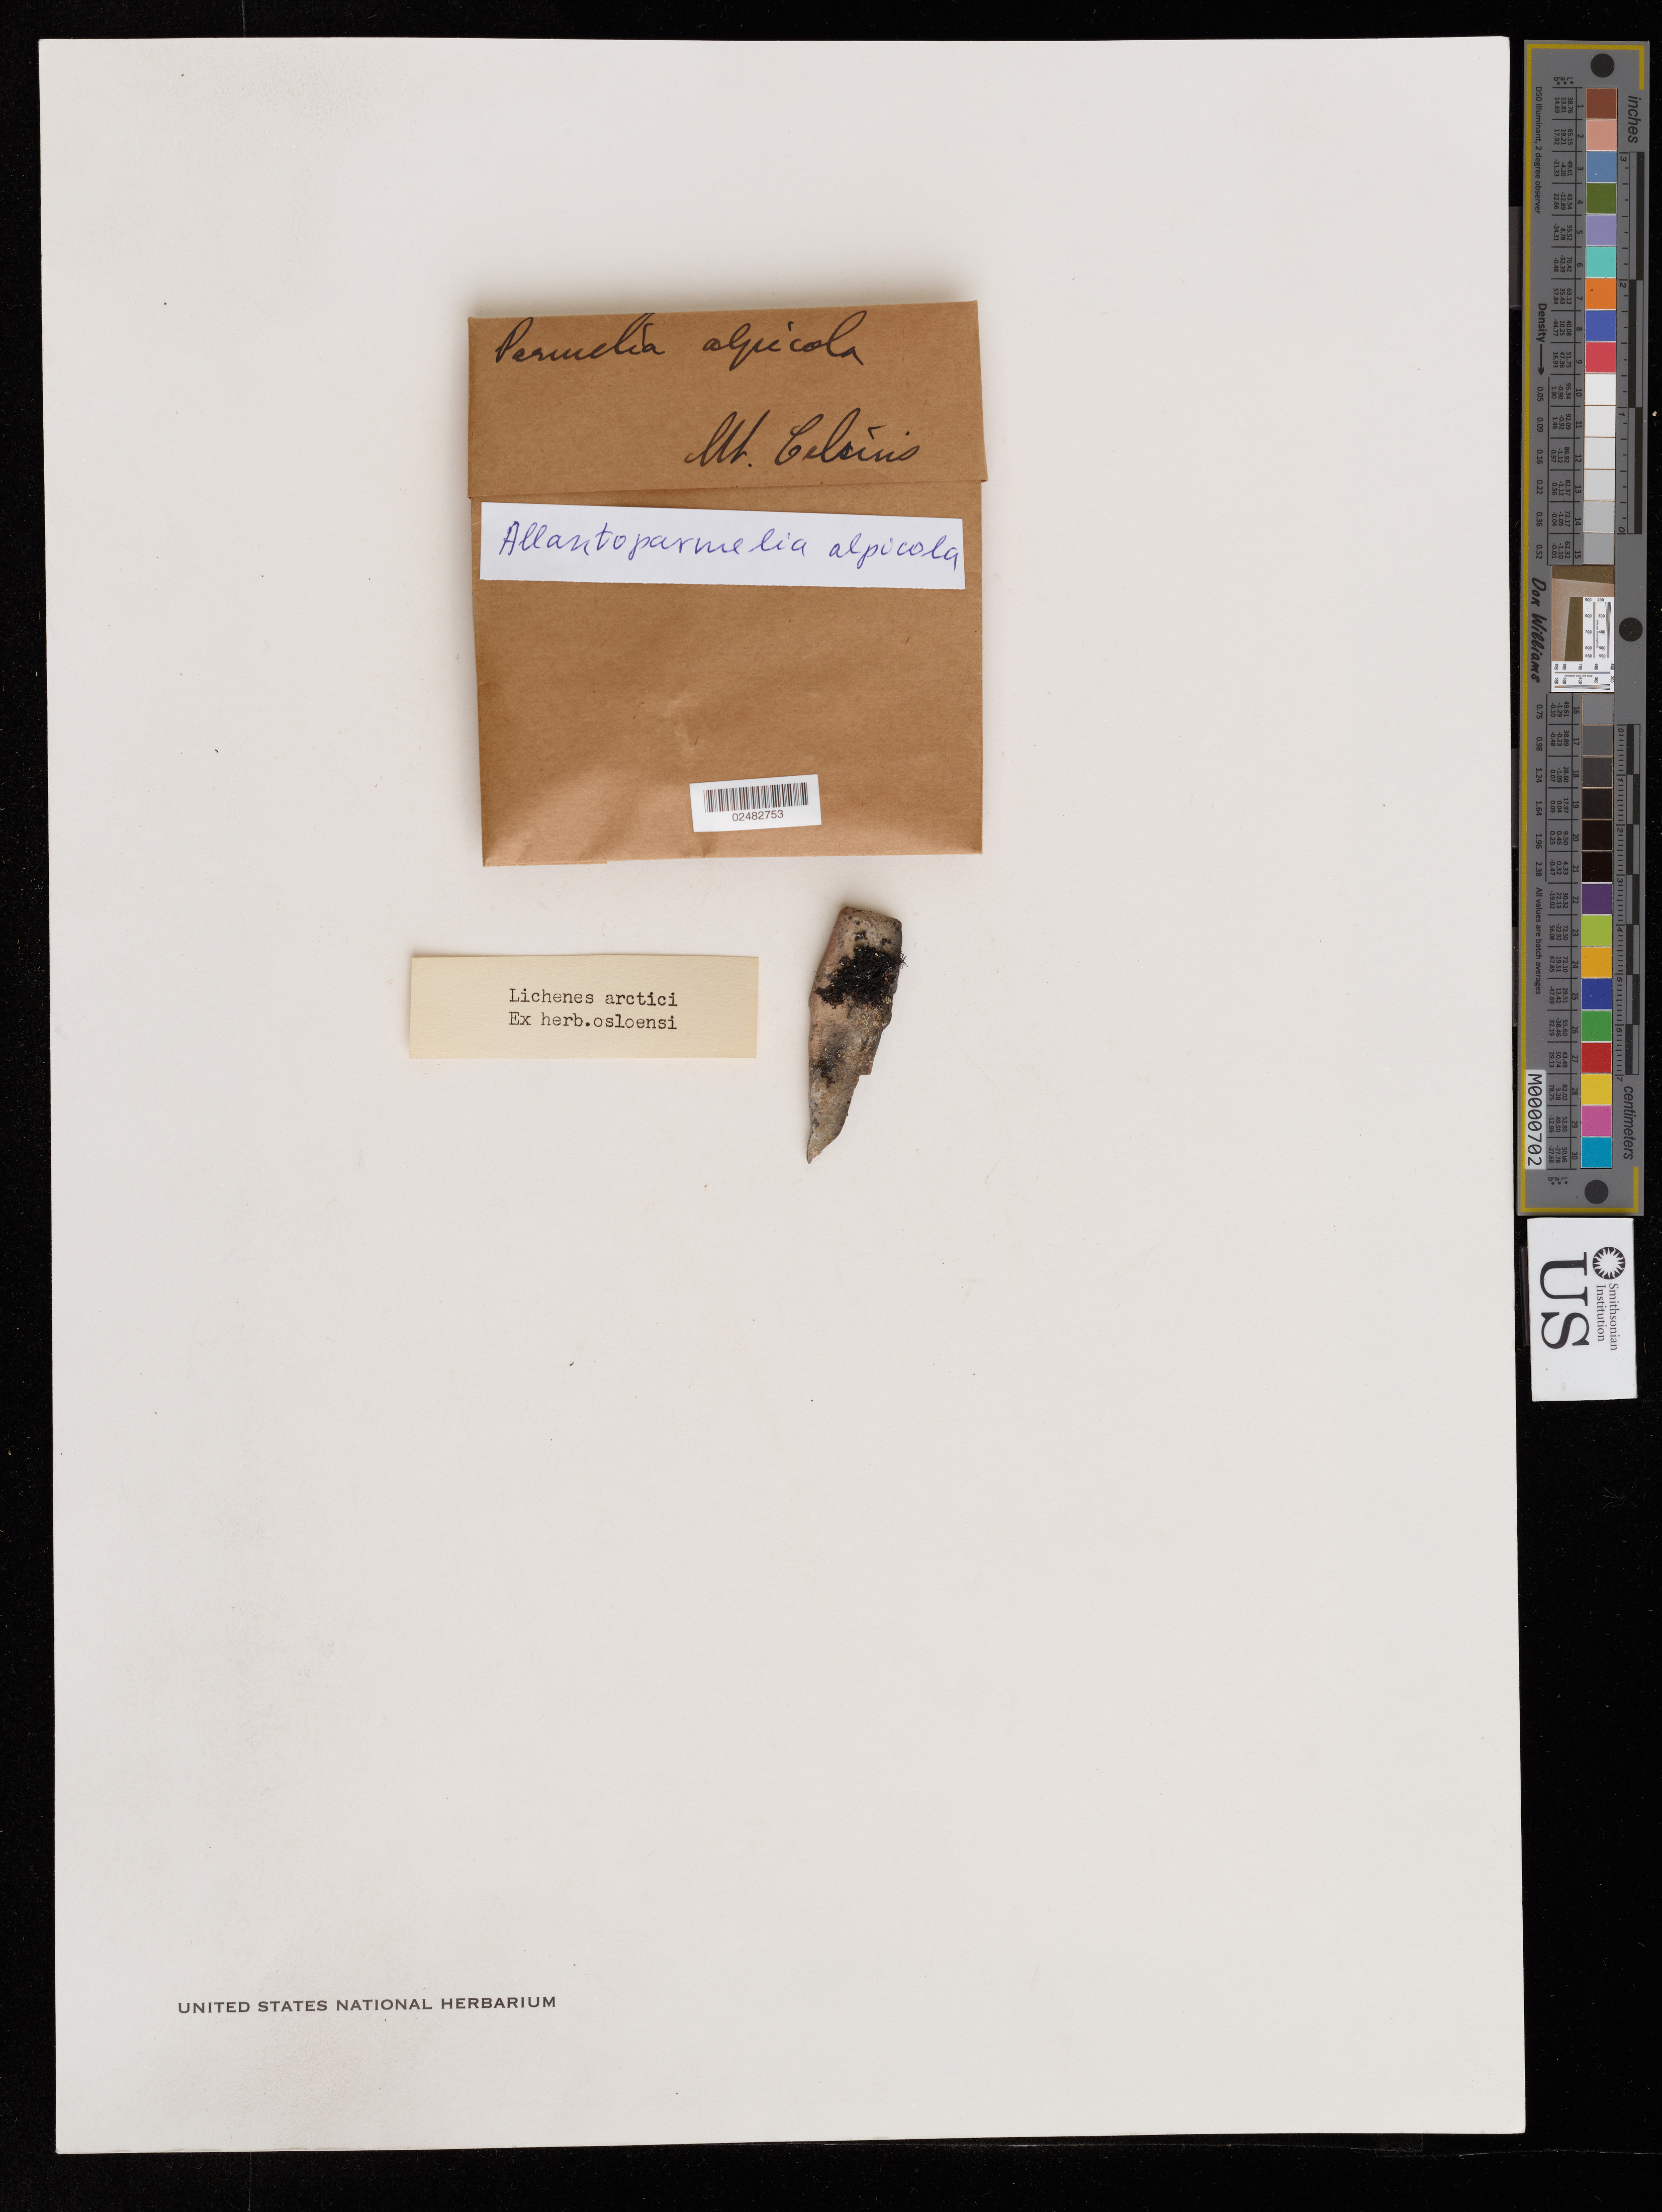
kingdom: Fungi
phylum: Ascomycota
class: Lecanoromycetes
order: Lecanorales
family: Parmeliaceae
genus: Allantoparmelia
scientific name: Allantoparmelia alpicola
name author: (Th. Fr.) Essl.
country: Norway (?)